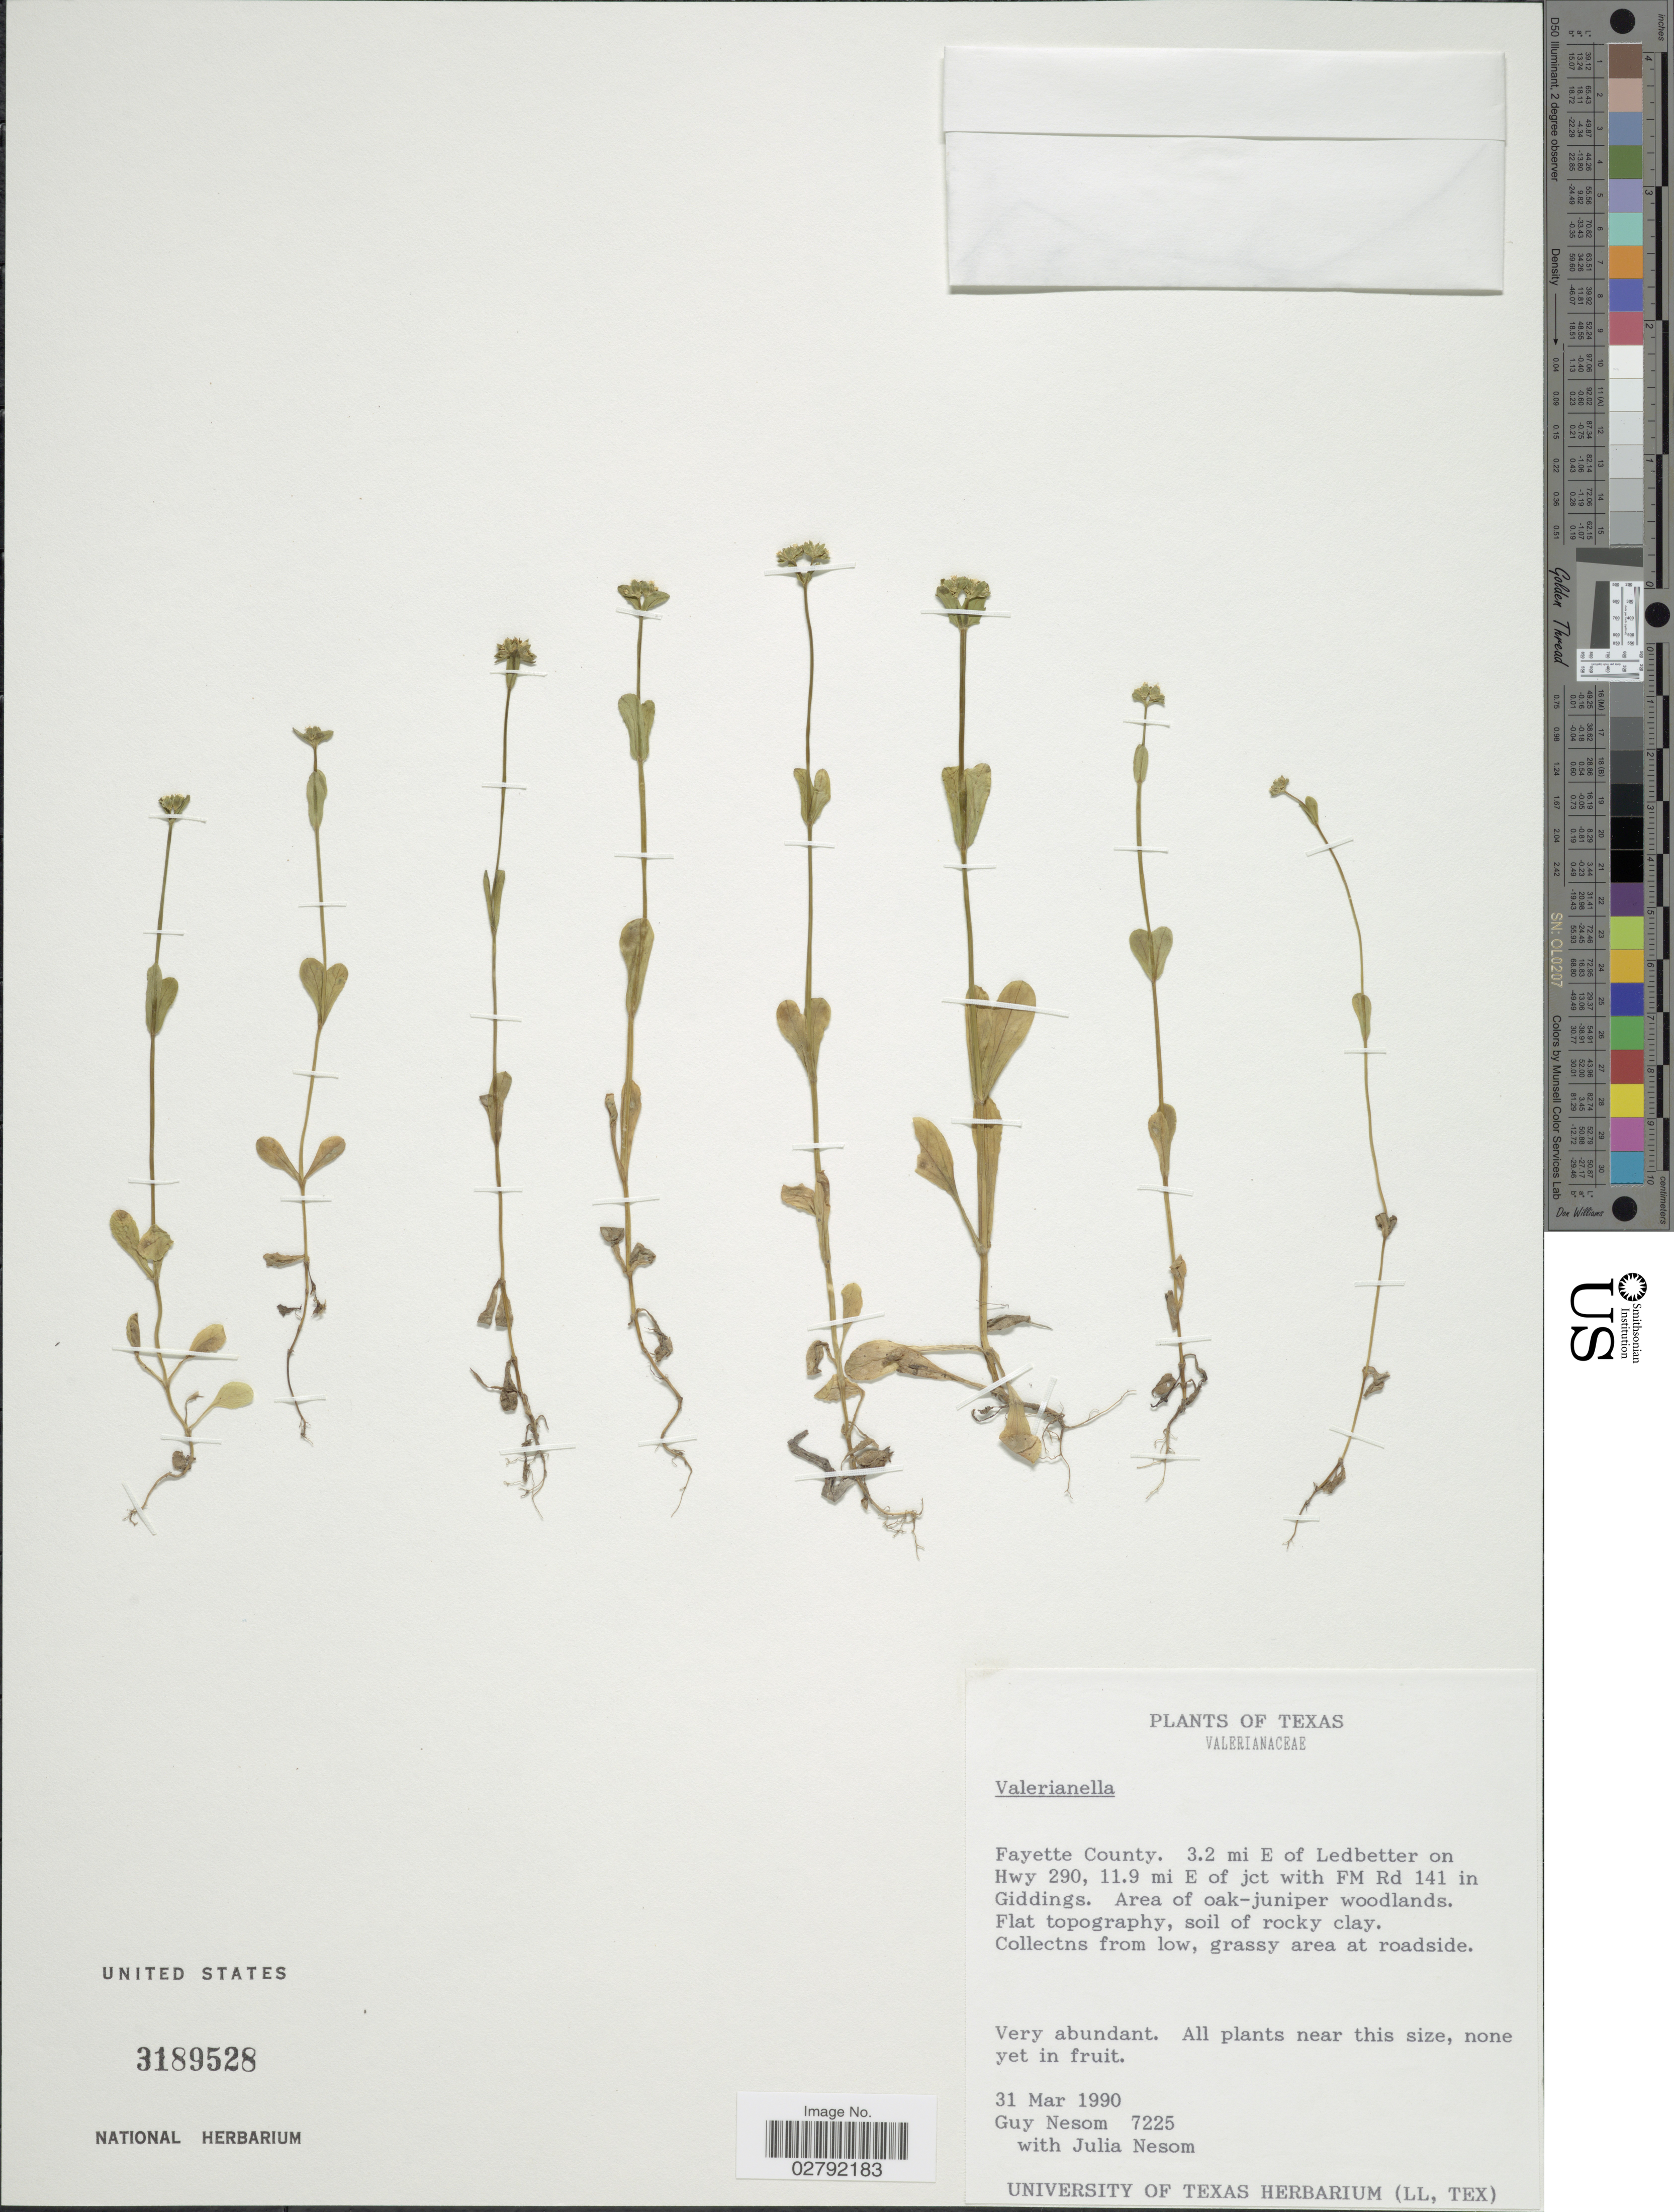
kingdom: Plantae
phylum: Tracheophyta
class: Magnoliopsida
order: Dipsacales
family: Caprifoliaceae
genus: Valerianella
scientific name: Valerianella sp.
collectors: G. Nesom & J. Nesom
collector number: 7225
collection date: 1990-03-31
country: United States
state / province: Texas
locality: Fayette County. 3.2 mi E of Ledbetter on Hwy 290, 11.9 mi E. of jct with FM Rd 141 in Giddings.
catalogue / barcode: US 3189528